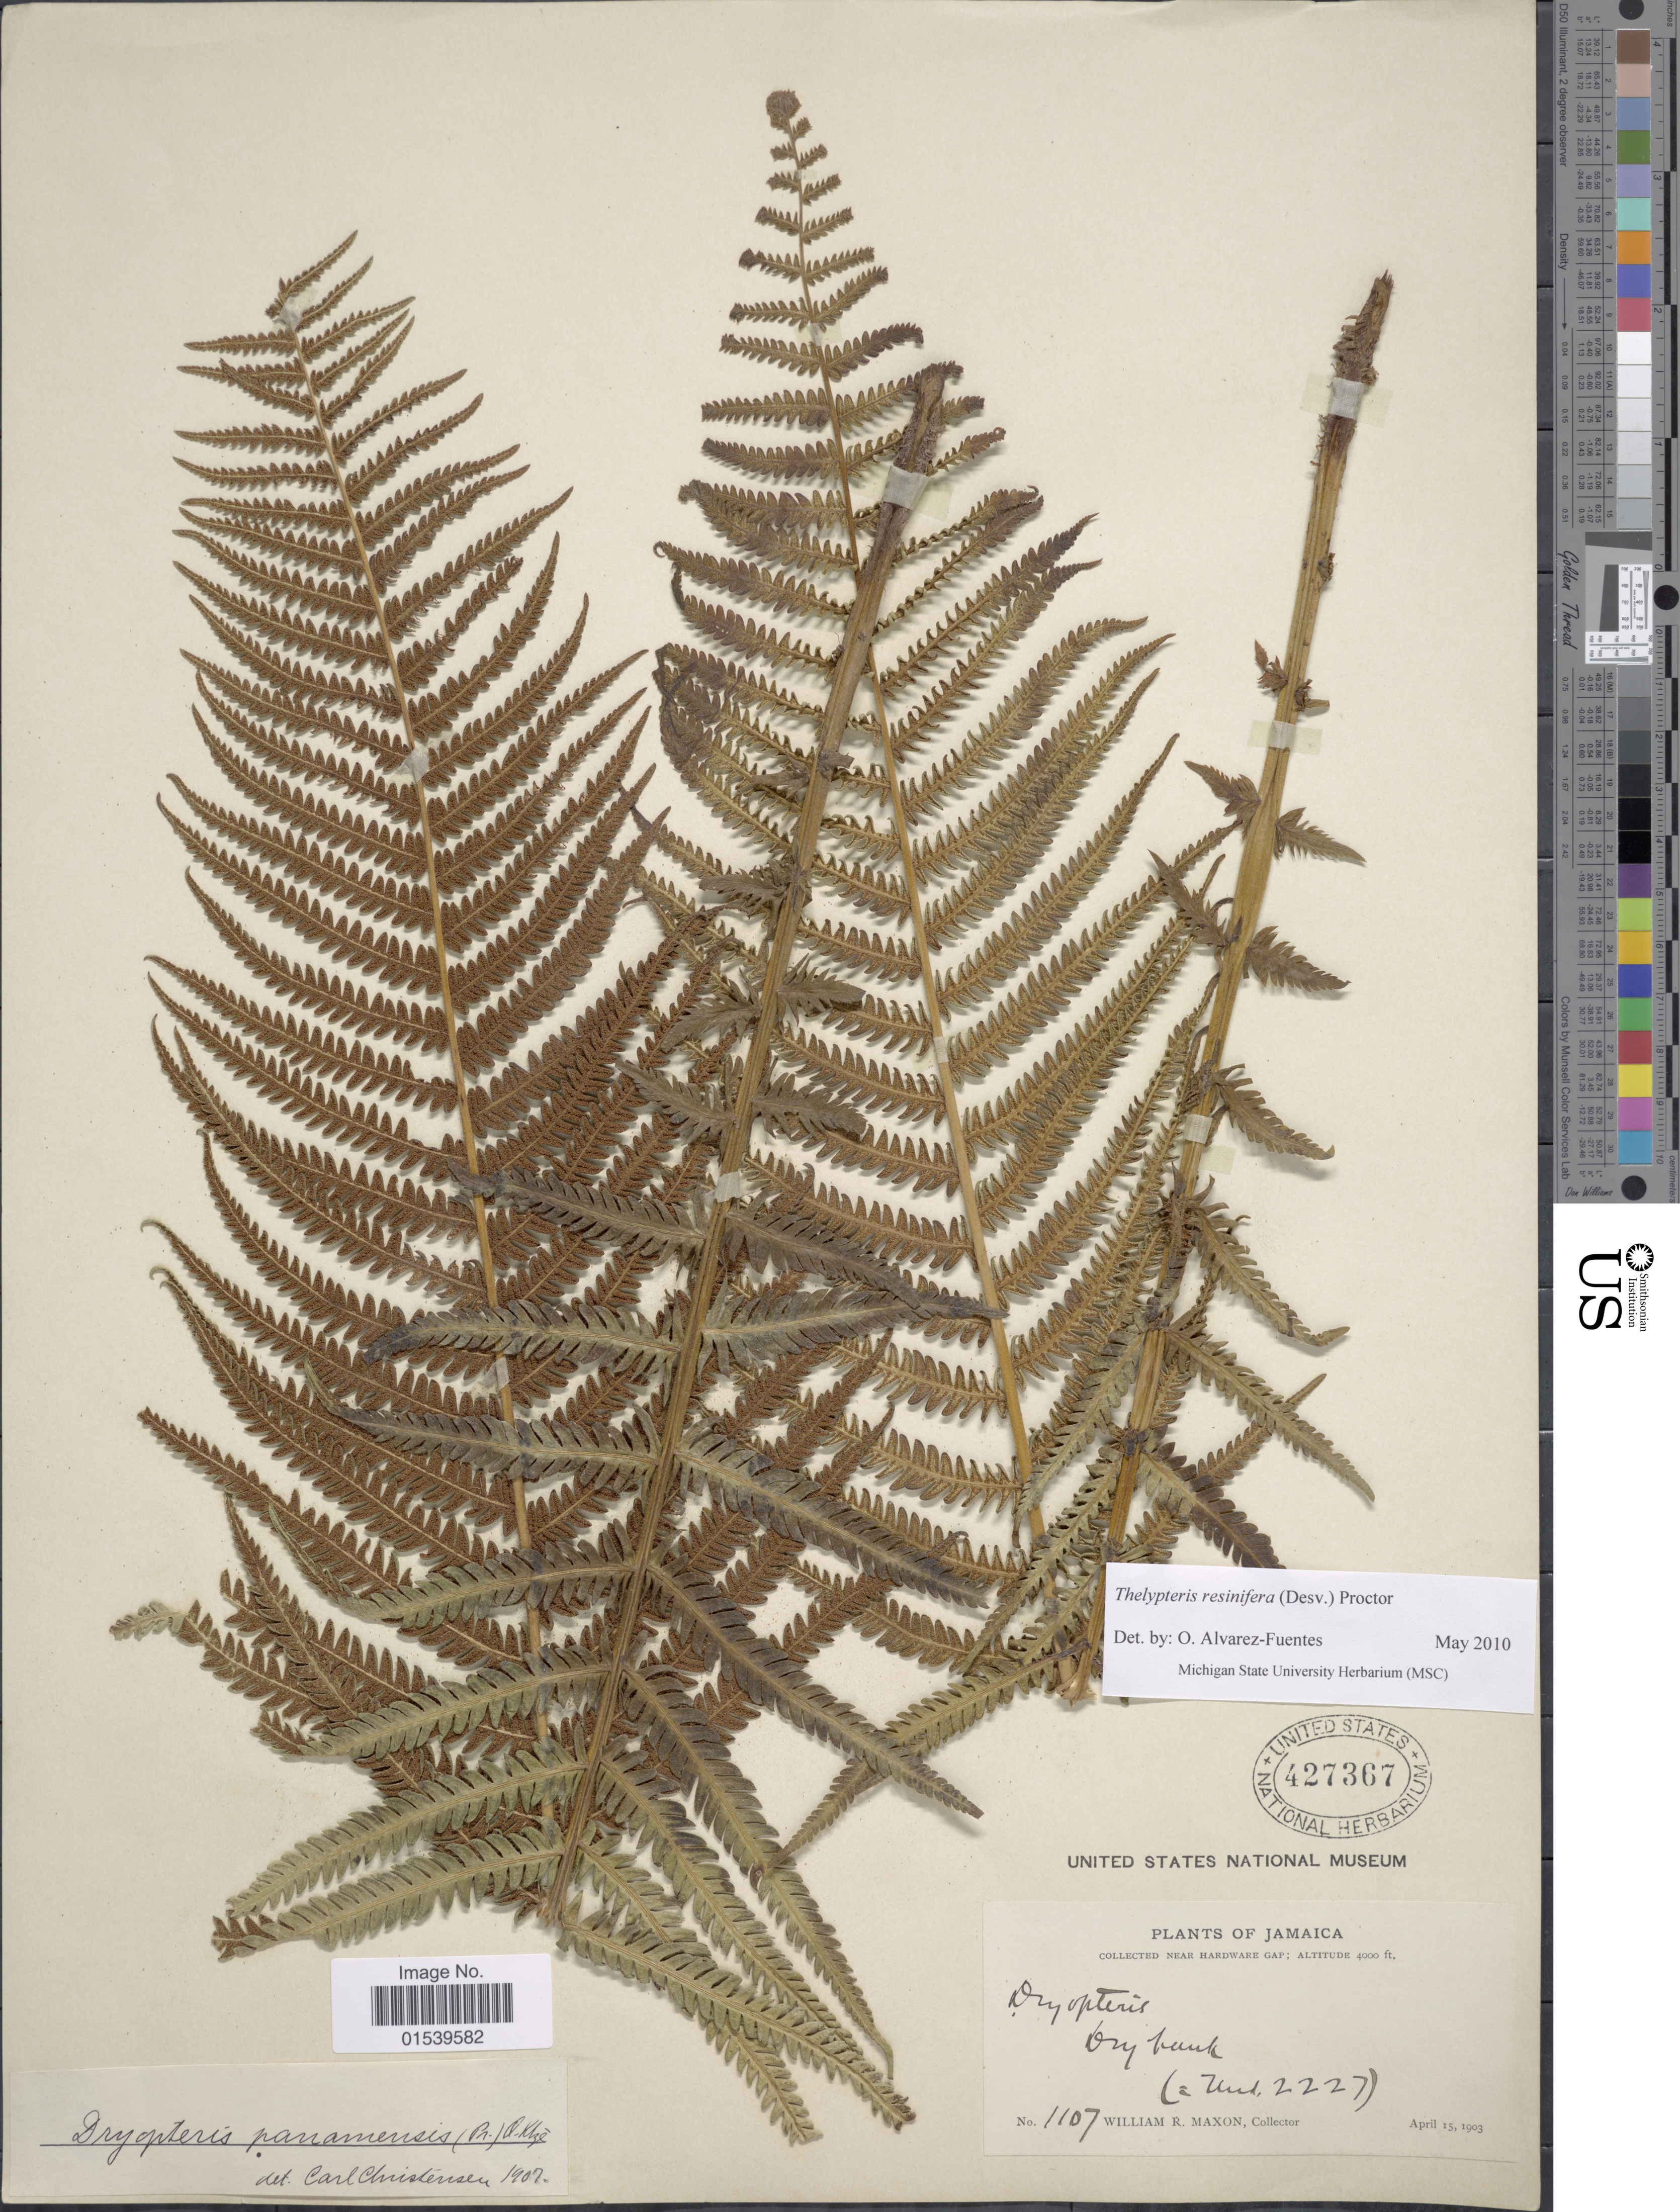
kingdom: Plantae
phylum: Tracheophyta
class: Polypodiopsida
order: Polypodiales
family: Thelypteridaceae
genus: Amauropelta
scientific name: Amauropelta resinifera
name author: (Desv.) Pic. Serm.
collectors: W. R. Maxon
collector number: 1107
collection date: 1903-04-15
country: Jamaica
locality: Near Hardware Gap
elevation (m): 1219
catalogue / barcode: US 427367